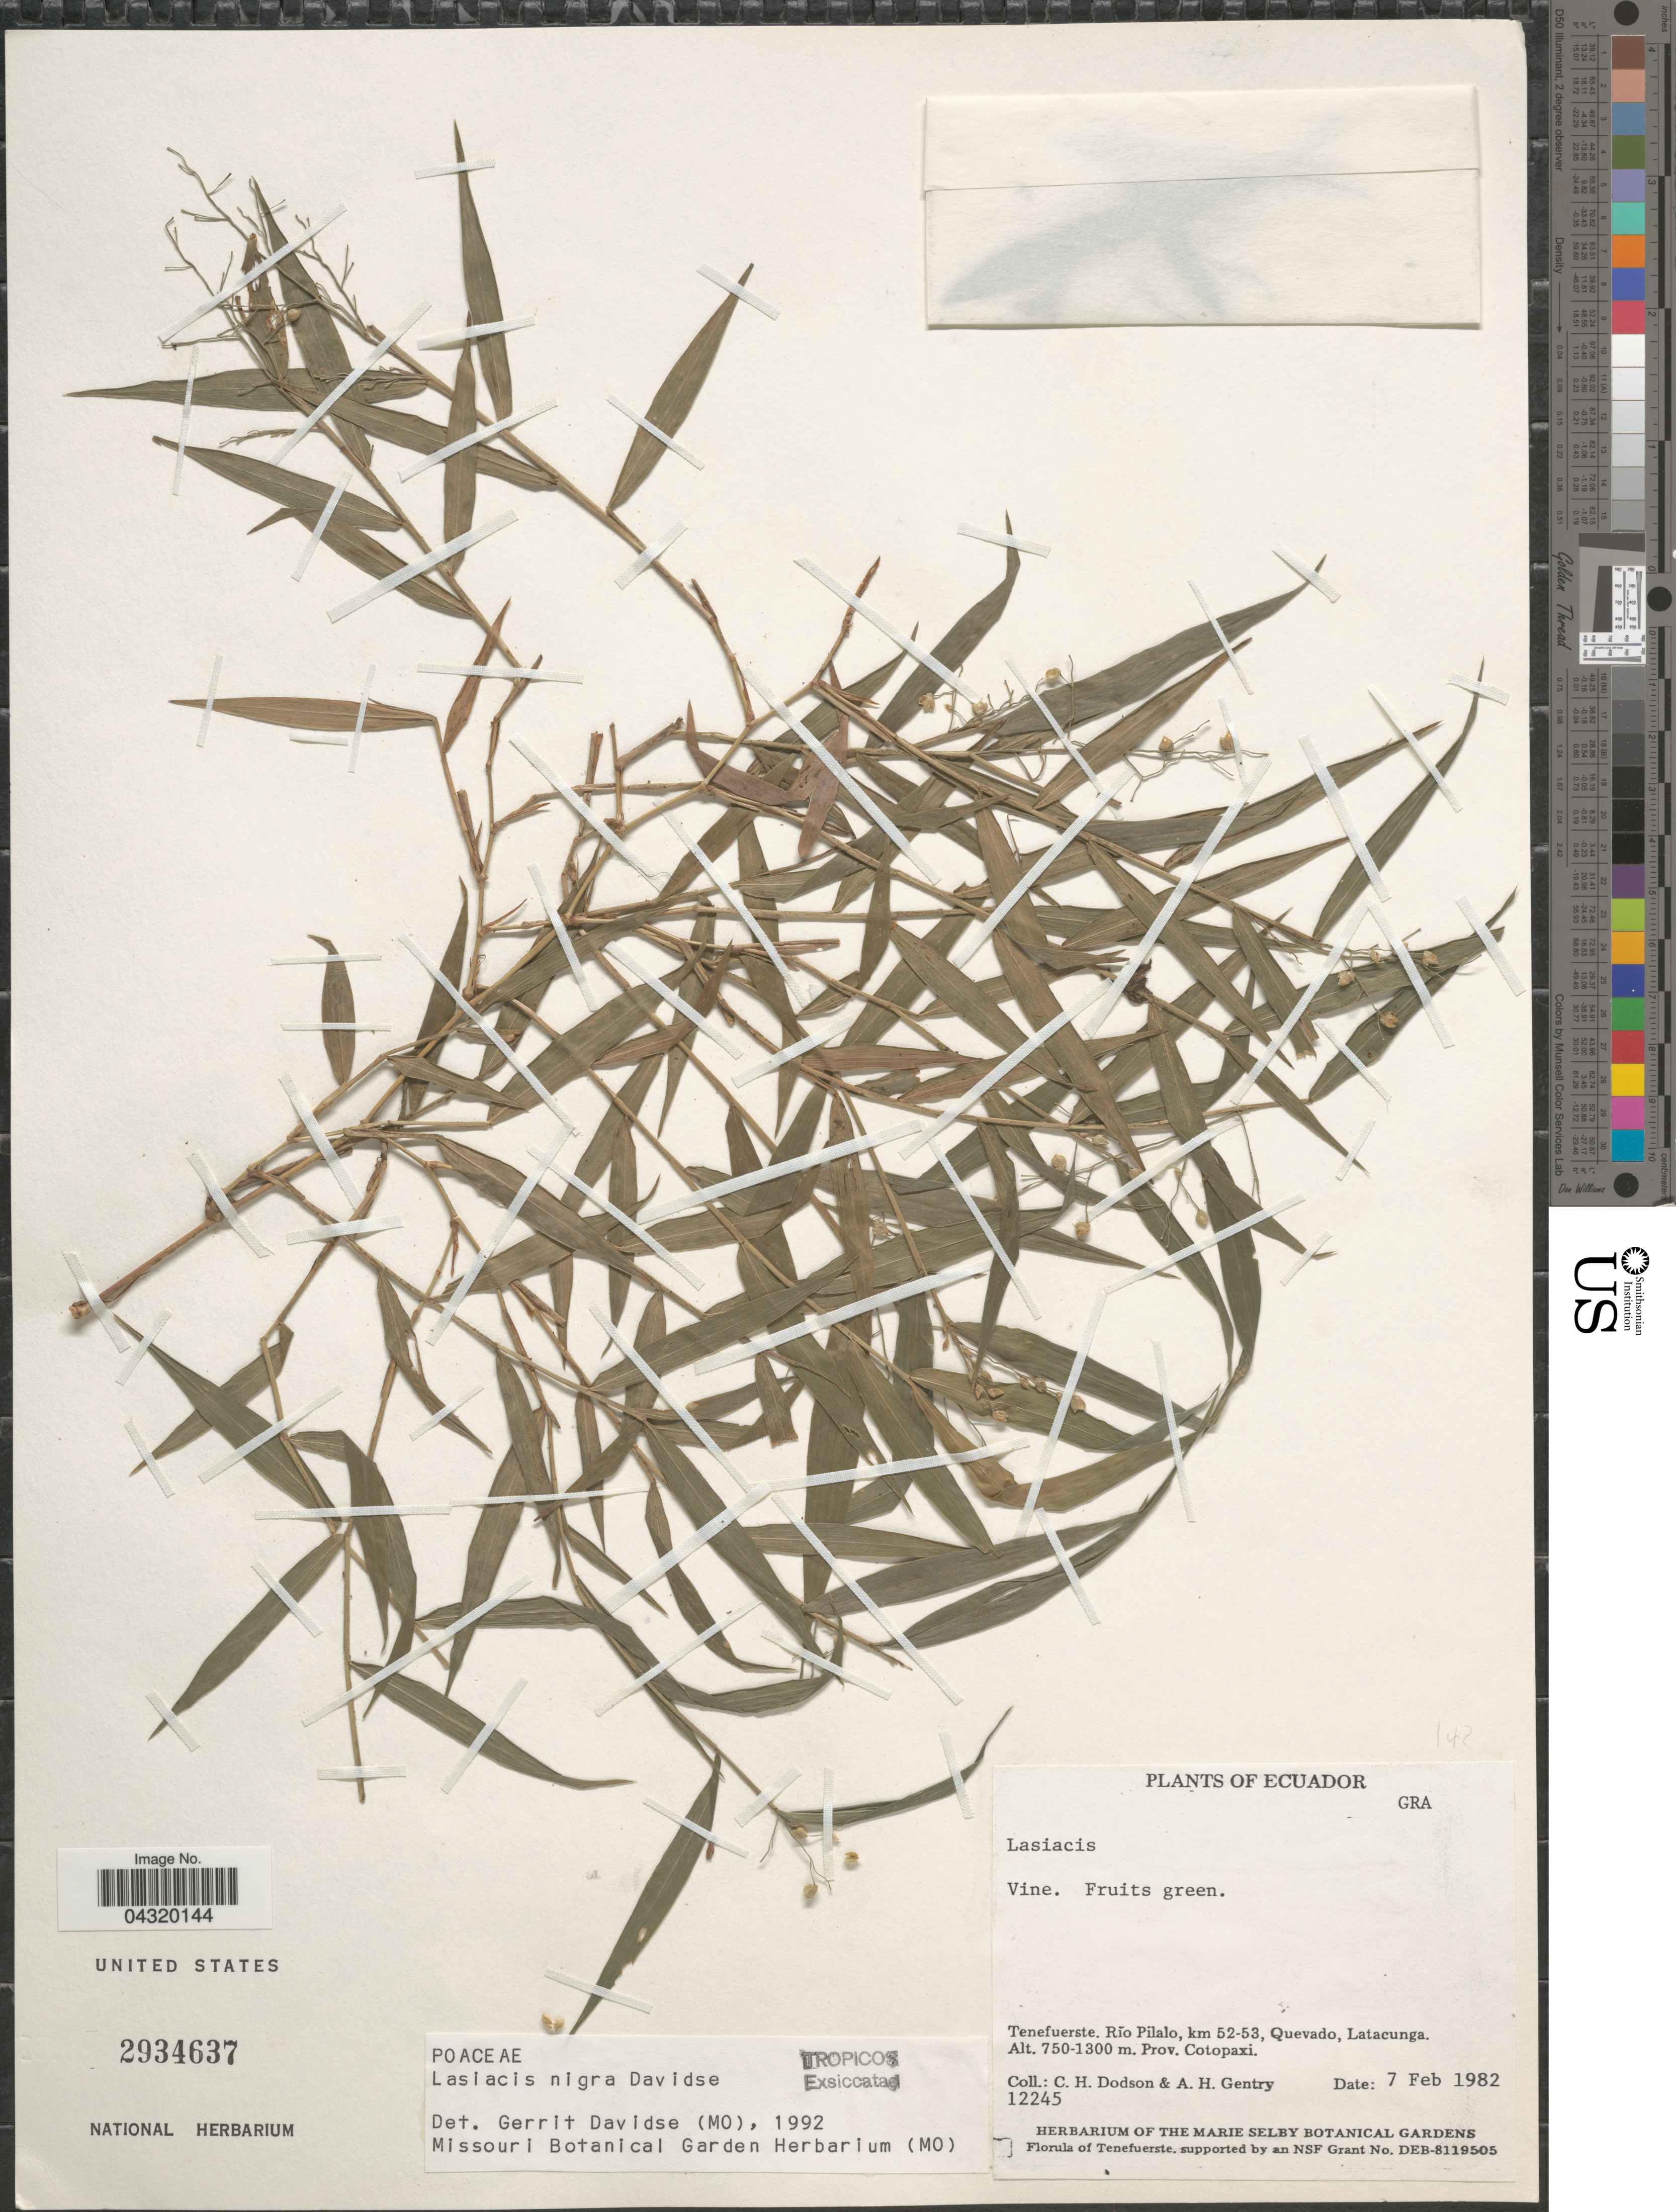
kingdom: Plantae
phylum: Tracheophyta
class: Liliopsida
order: Poales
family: Poaceae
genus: Lasiacis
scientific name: Lasiacis nigra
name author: Davidse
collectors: C. H. Dodson & A. H. Gentry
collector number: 12245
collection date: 1982-02-07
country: Ecuador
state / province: Cotopaxi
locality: Tenefuerste. Río Pilalo, km 52-53, Quevado, Latacunga.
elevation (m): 750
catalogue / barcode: US 2934637